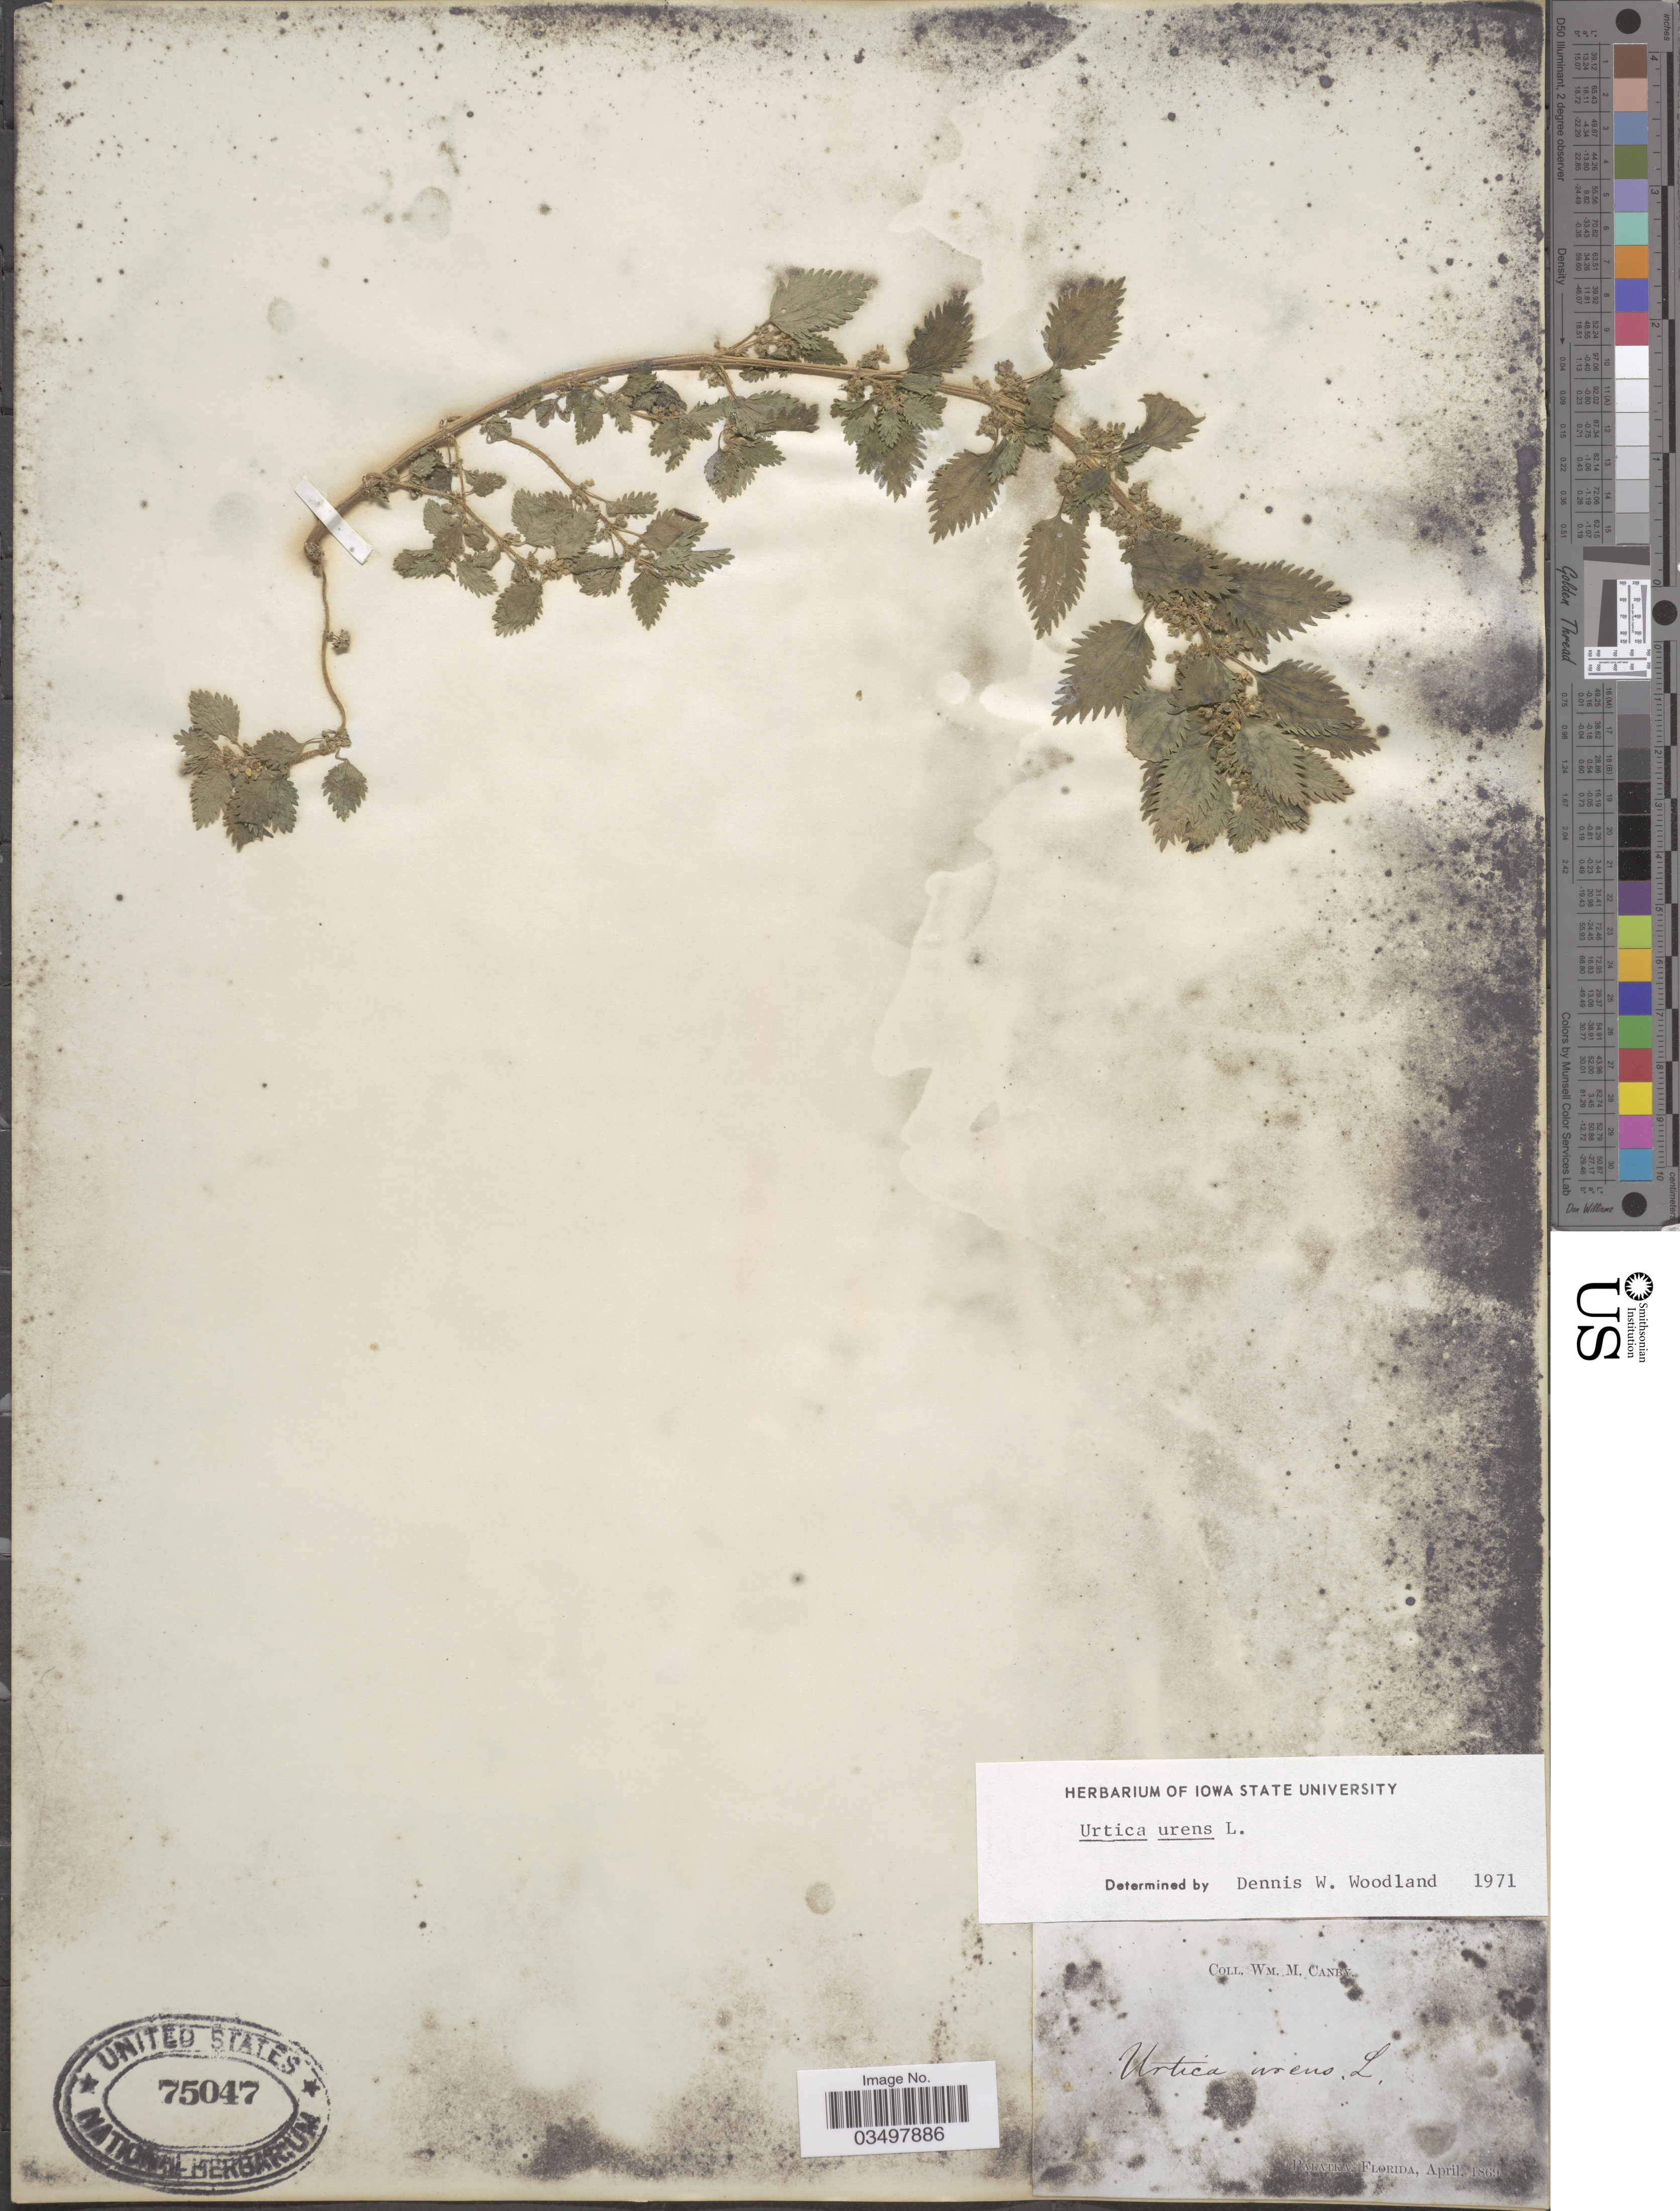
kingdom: Plantae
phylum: Tracheophyta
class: Magnoliopsida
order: Rosales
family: Urticaceae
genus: Urtica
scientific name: Urtica urens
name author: L.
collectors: W. M. Canby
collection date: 1869-04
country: United States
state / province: Florida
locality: Palatka.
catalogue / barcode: US 75047